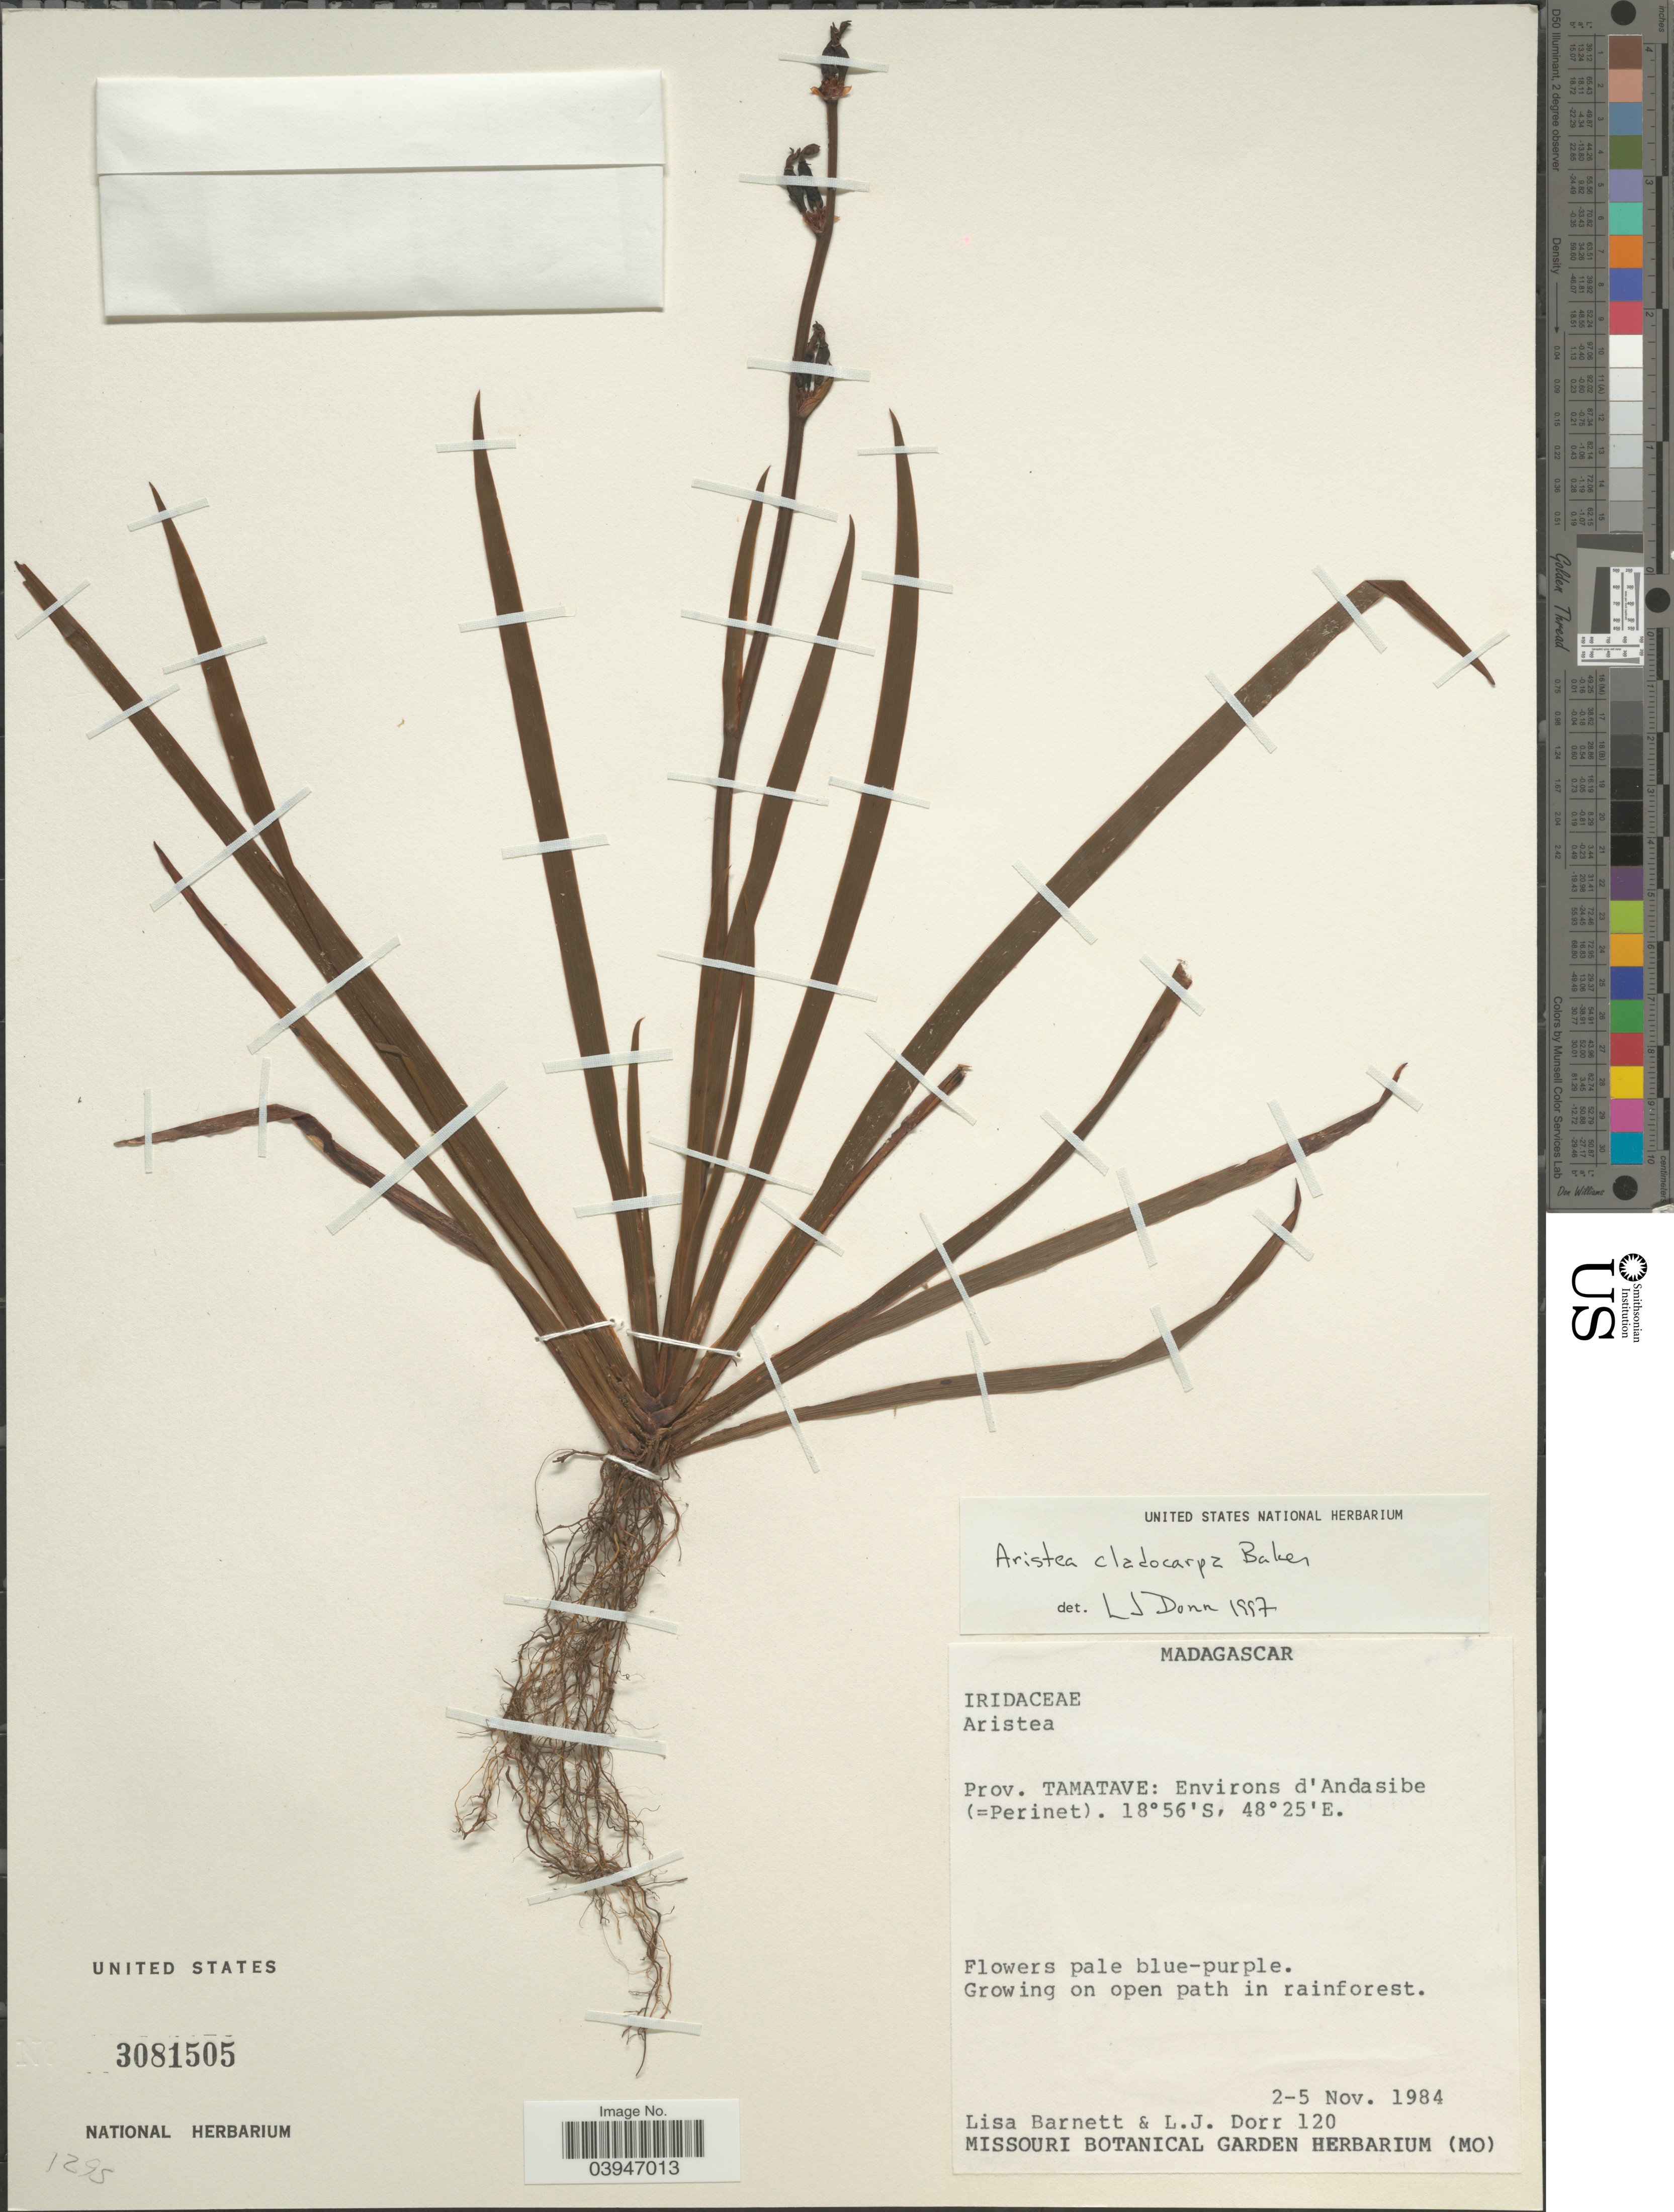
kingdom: Plantae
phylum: Tracheophyta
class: Liliopsida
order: Asparagales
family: Iridaceae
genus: Aristea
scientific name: Aristea cladocarpa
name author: Baker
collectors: L. C. Barnett & L. J. Dorr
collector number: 120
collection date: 1984-11-02/1984-11-05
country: Madagascar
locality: Prov. Tamatave: Environs d'Andasibe (=Perinet).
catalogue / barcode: US 3081505